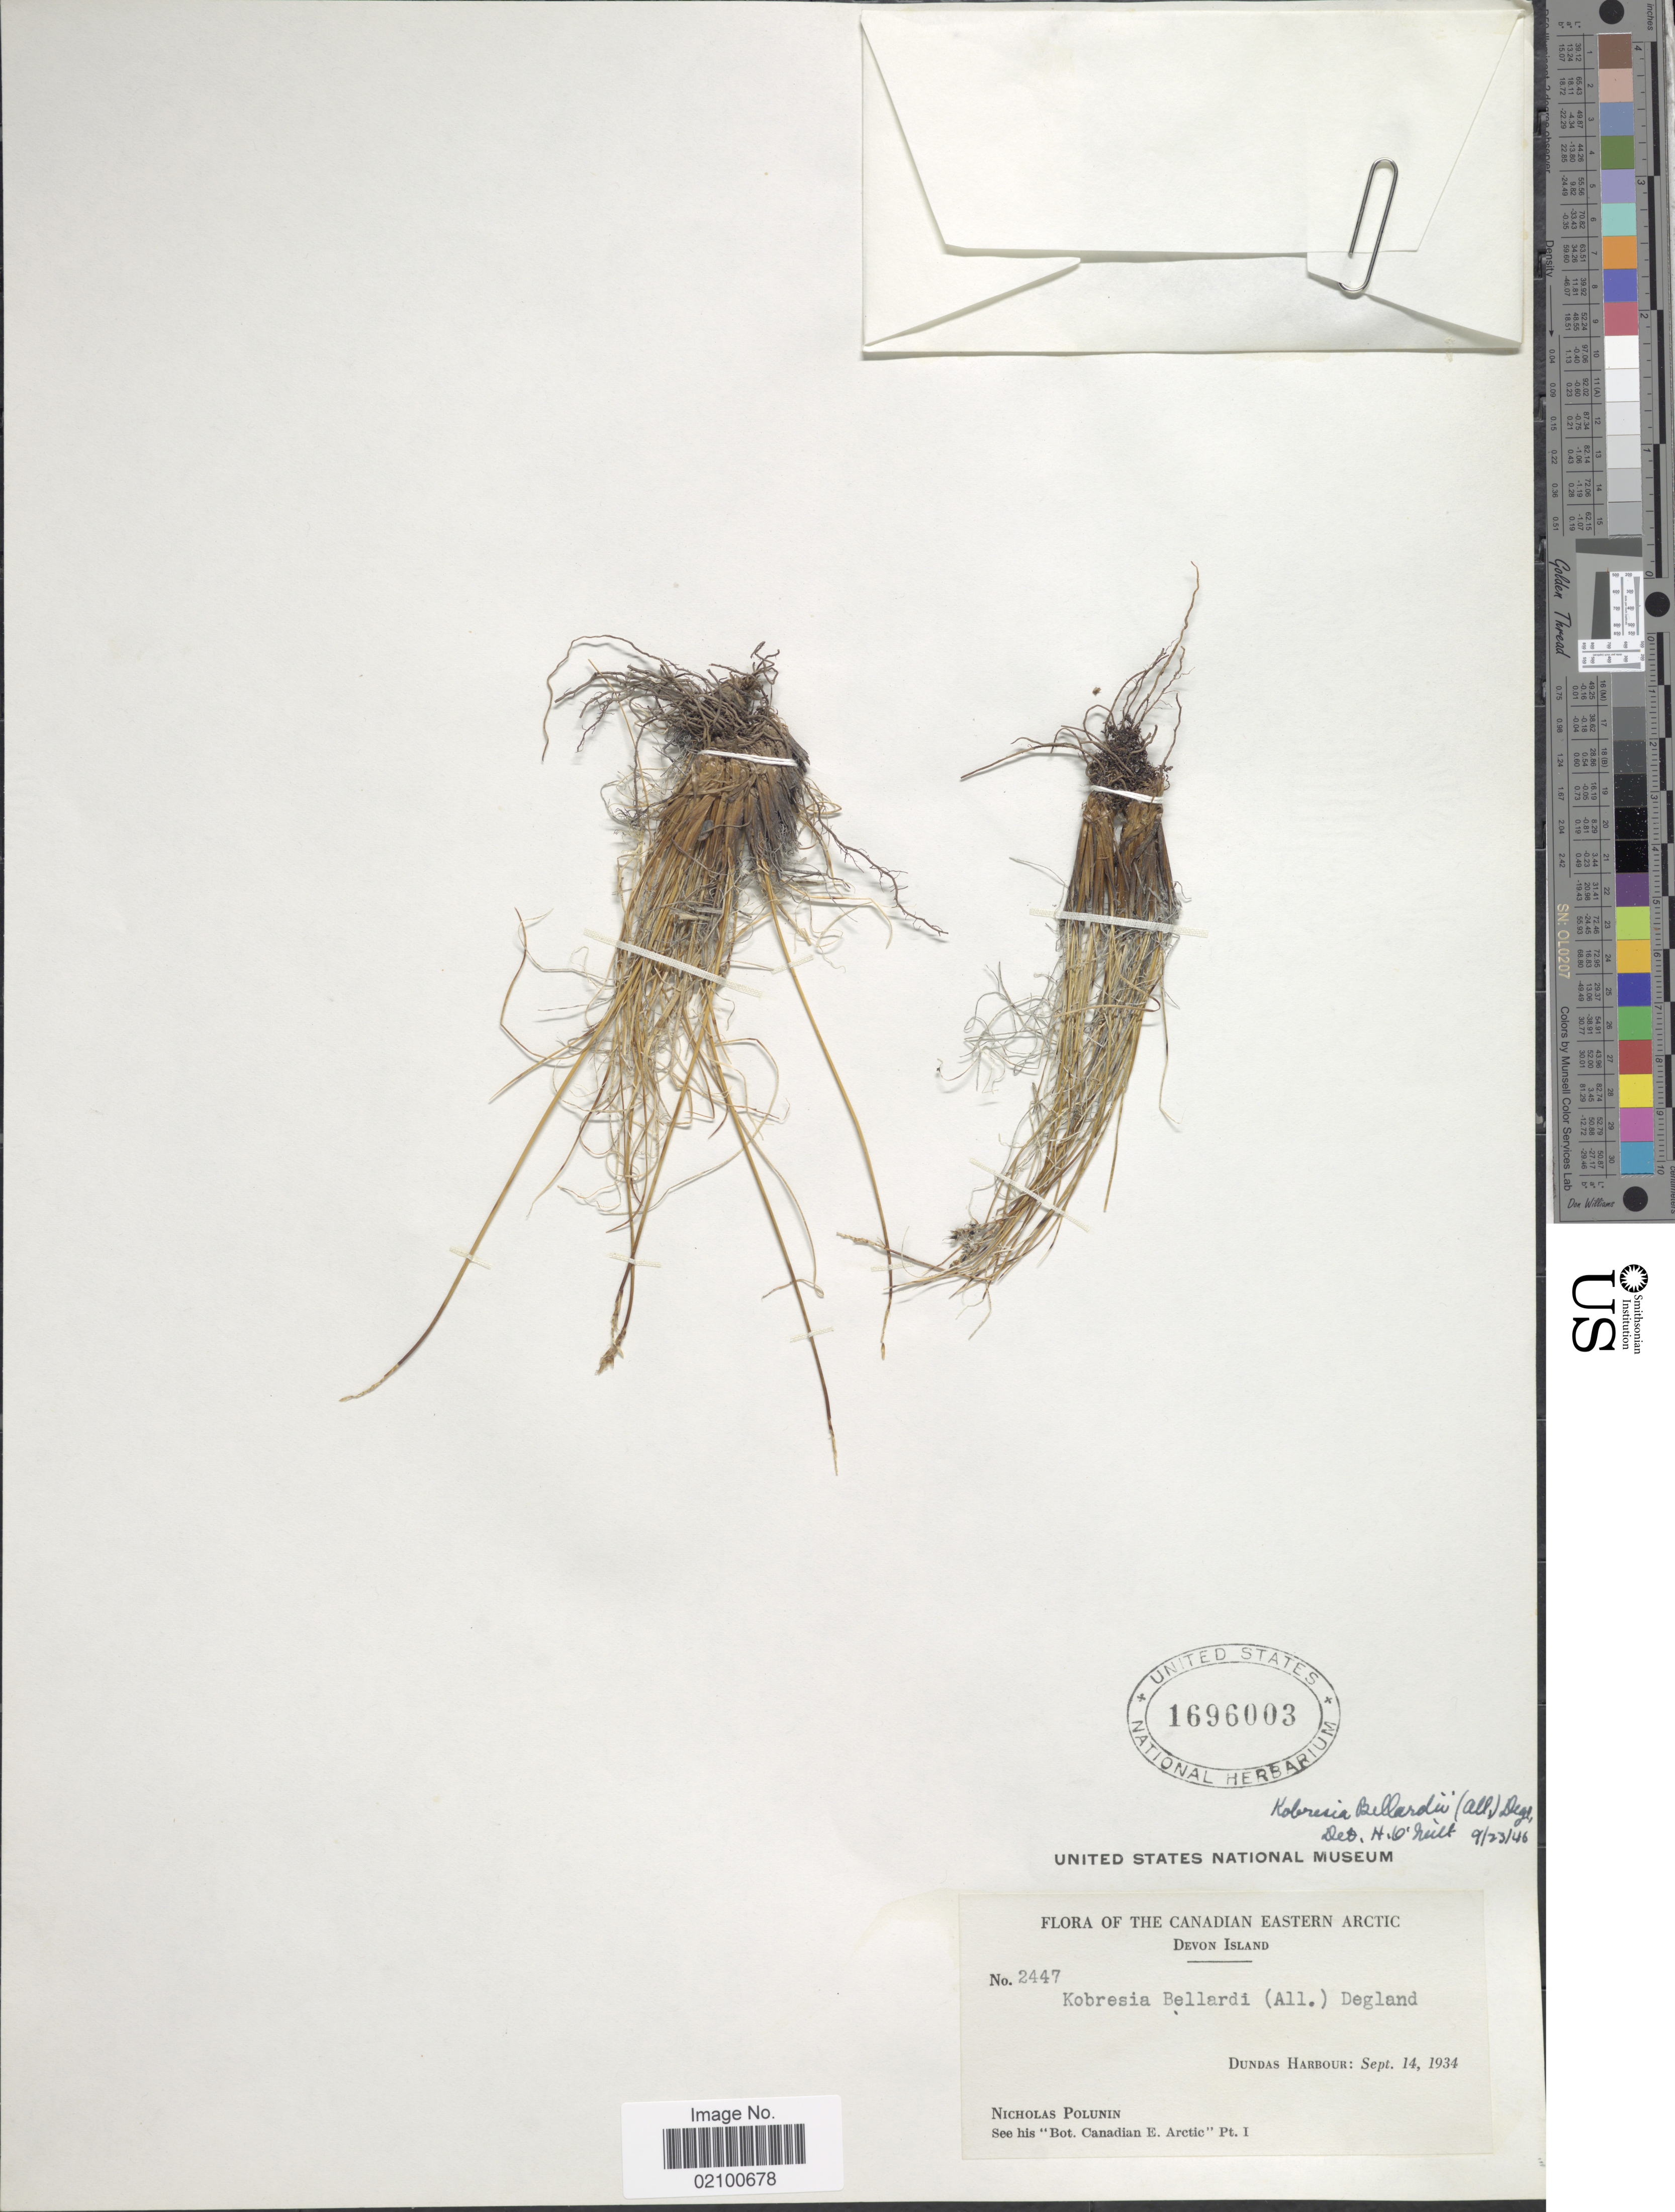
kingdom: Plantae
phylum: Tracheophyta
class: Liliopsida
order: Poales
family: Cyperaceae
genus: Carex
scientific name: Carex myosuroides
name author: Vill.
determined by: Strong, M. T., (US), Smithsonian Institution - National Museum of Natural History (UNITED STATES)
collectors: N. V. Polunin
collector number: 2447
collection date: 1934-09-14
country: Canada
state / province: Nunavut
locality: Canadian Eastern Arctic, Devon Island, Dundas Harbour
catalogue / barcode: US 1696003